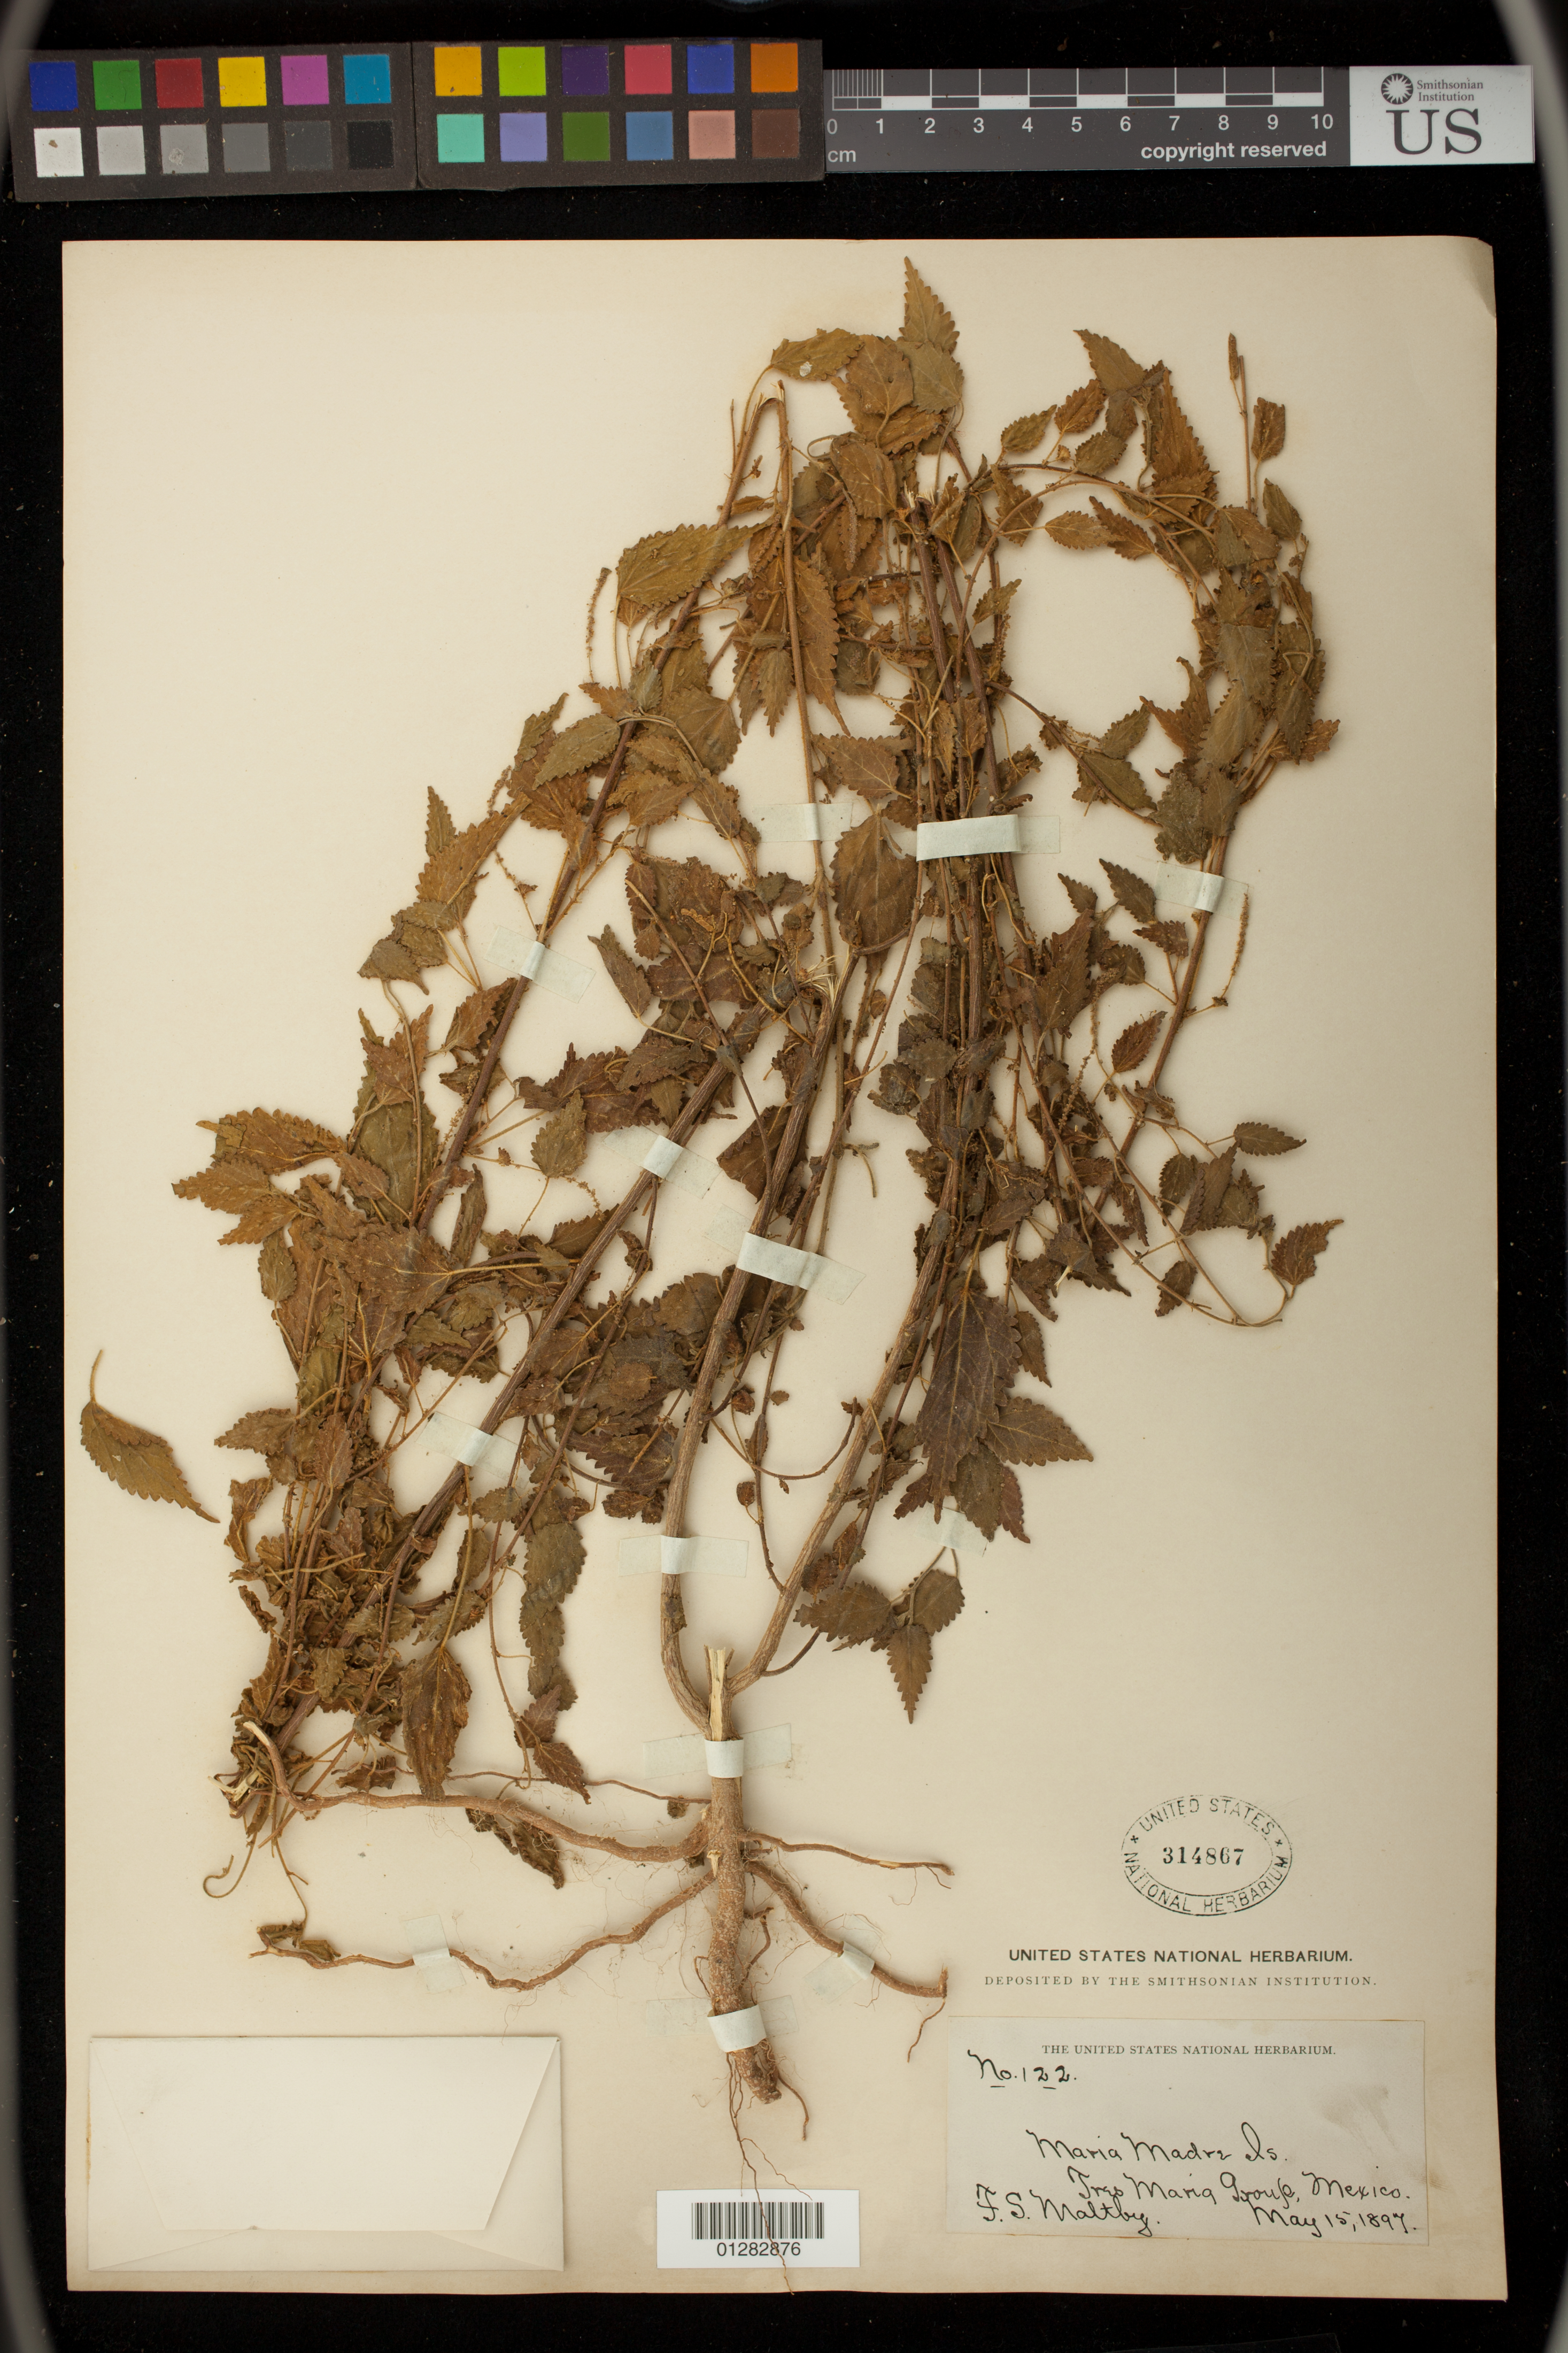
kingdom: Plantae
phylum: Tracheophyta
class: Magnoliopsida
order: Malpighiales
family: Euphorbiaceae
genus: Acalypha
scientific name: Acalypha sp.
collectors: F. S. Maltby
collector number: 122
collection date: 1897-05-15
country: Mexico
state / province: Nayarit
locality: Maria Madre Island, Tres Maria Group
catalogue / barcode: US 314867